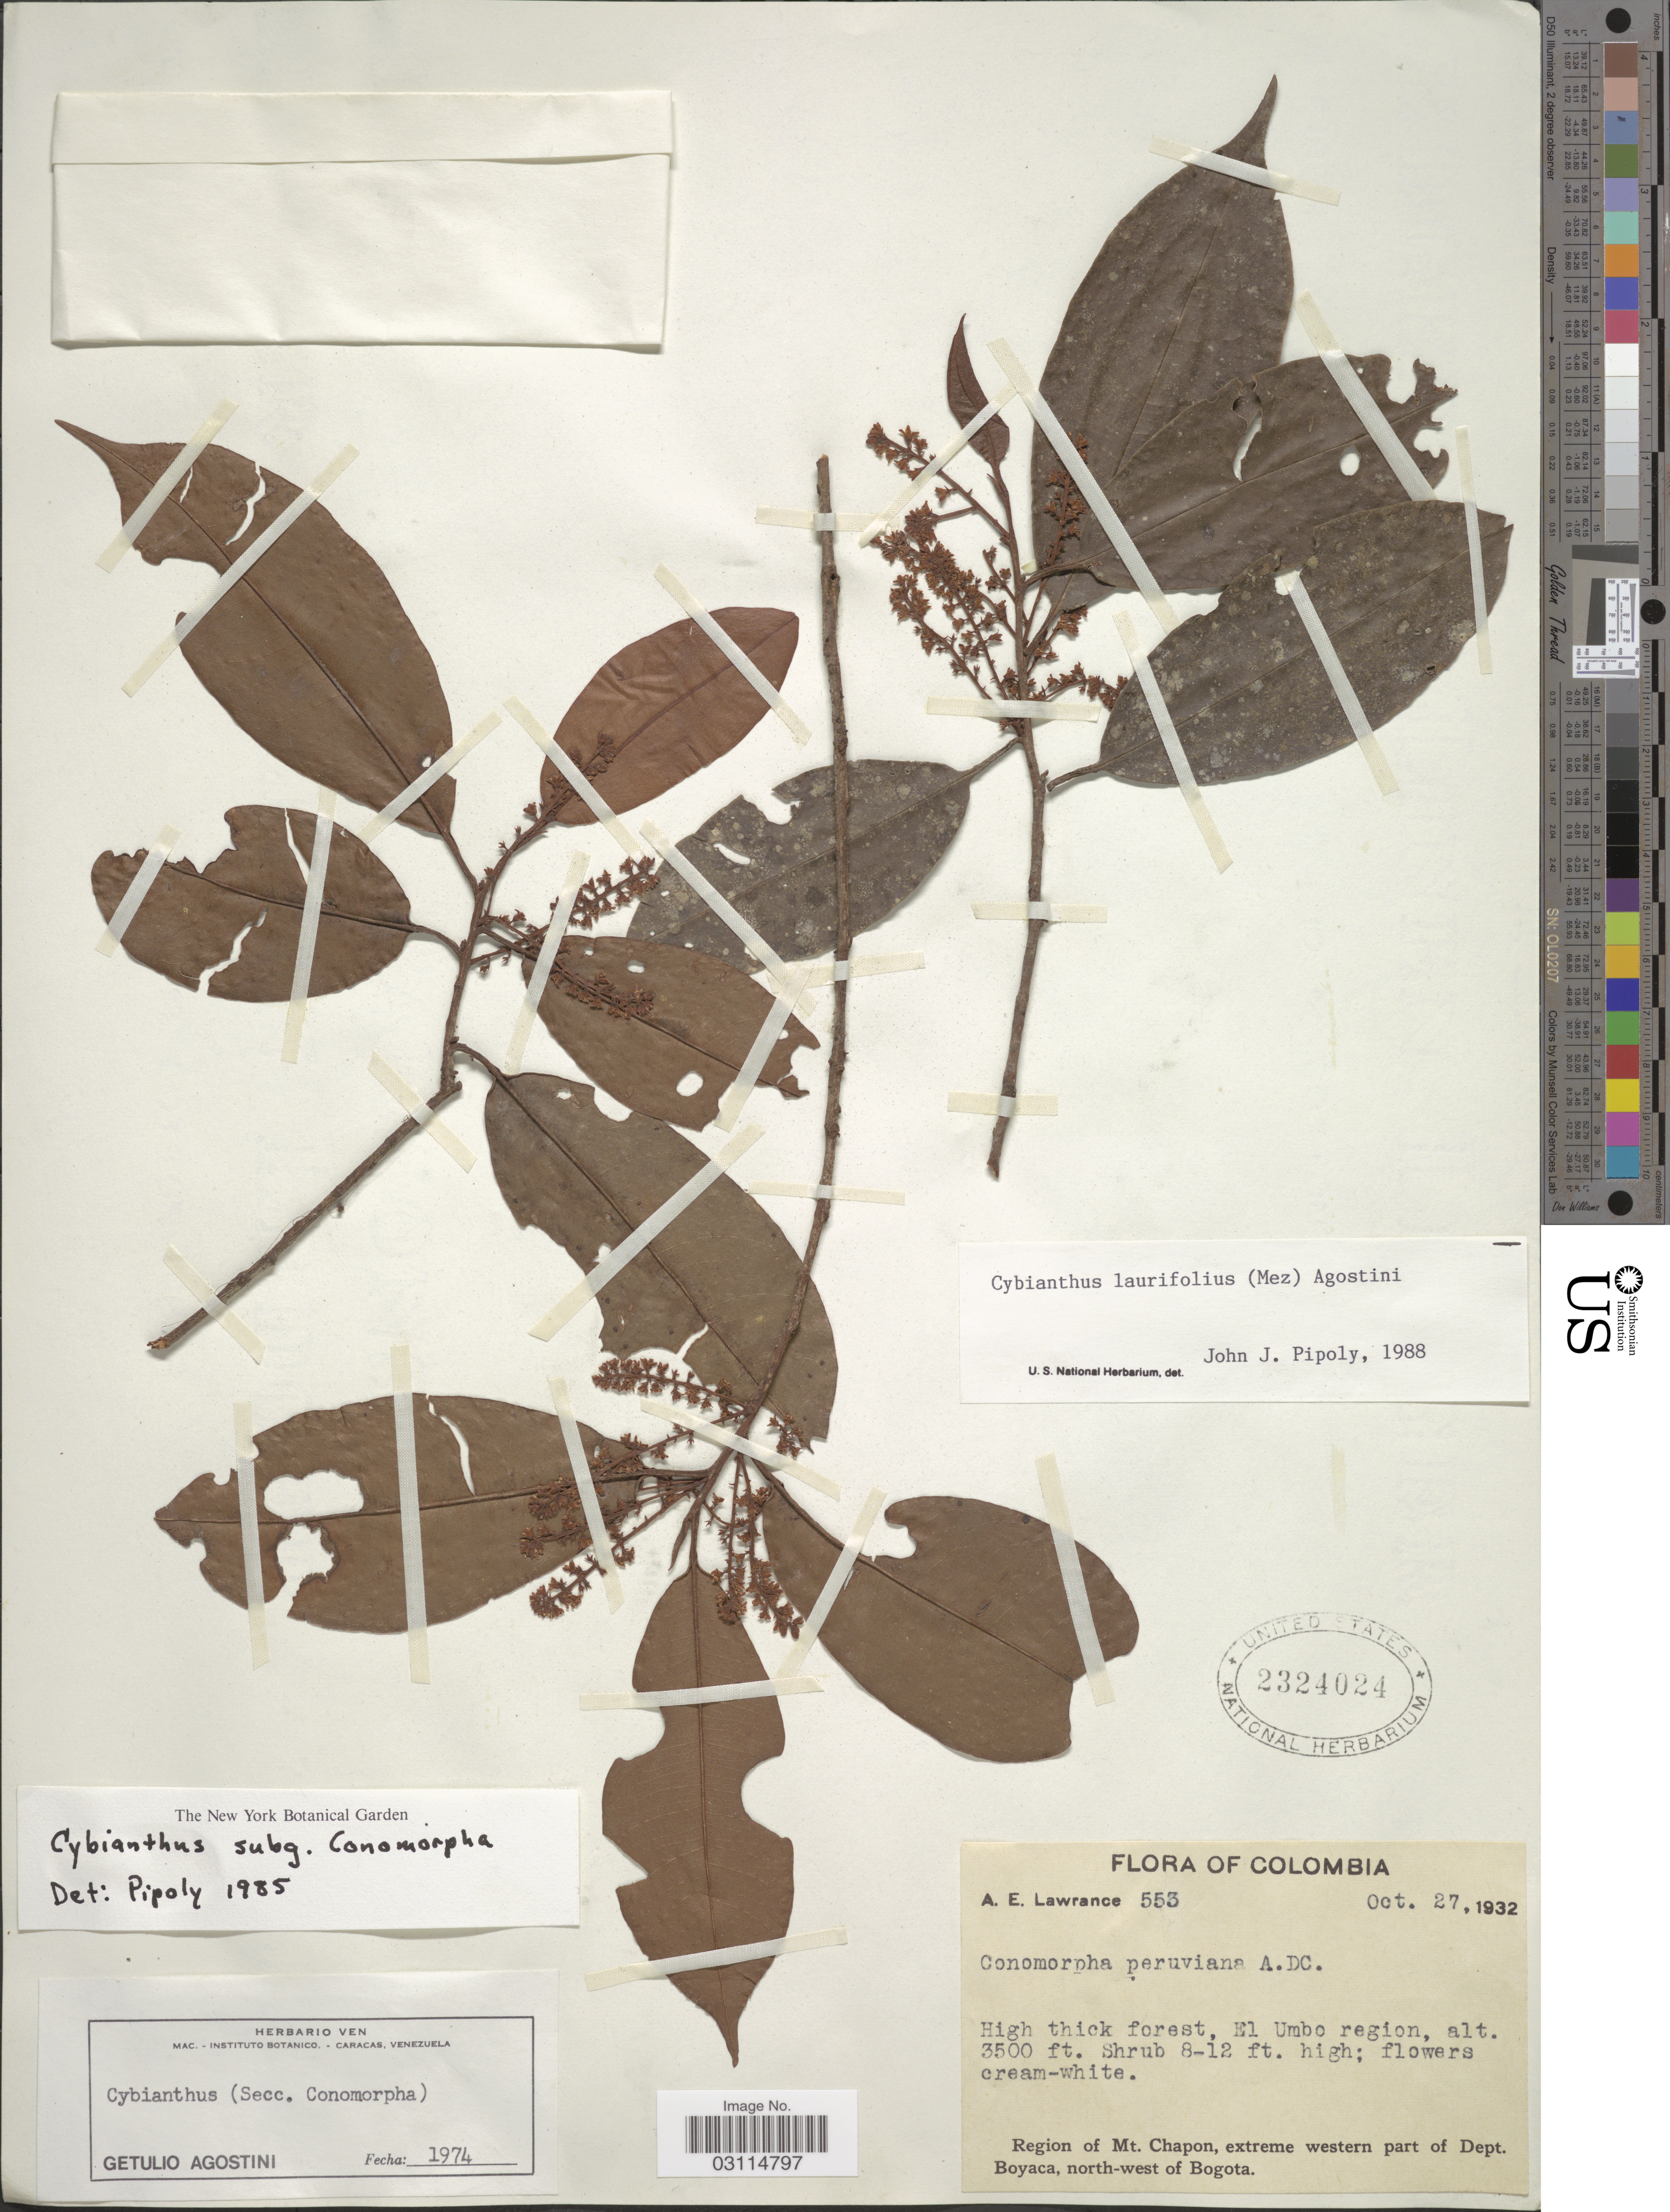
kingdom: Plantae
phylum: Tracheophyta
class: Magnoliopsida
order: Ericales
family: Primulaceae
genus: Cybianthus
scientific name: Cybianthus laurifolius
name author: (Mez) G. Agostini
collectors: A. Lawrance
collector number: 553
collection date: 1932-10-27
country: Colombia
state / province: Boyacá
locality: Region of Mt. Chapon, extreme western part of Dept. Boyaca, north-west of Bogota.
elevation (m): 1067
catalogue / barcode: US 2324024